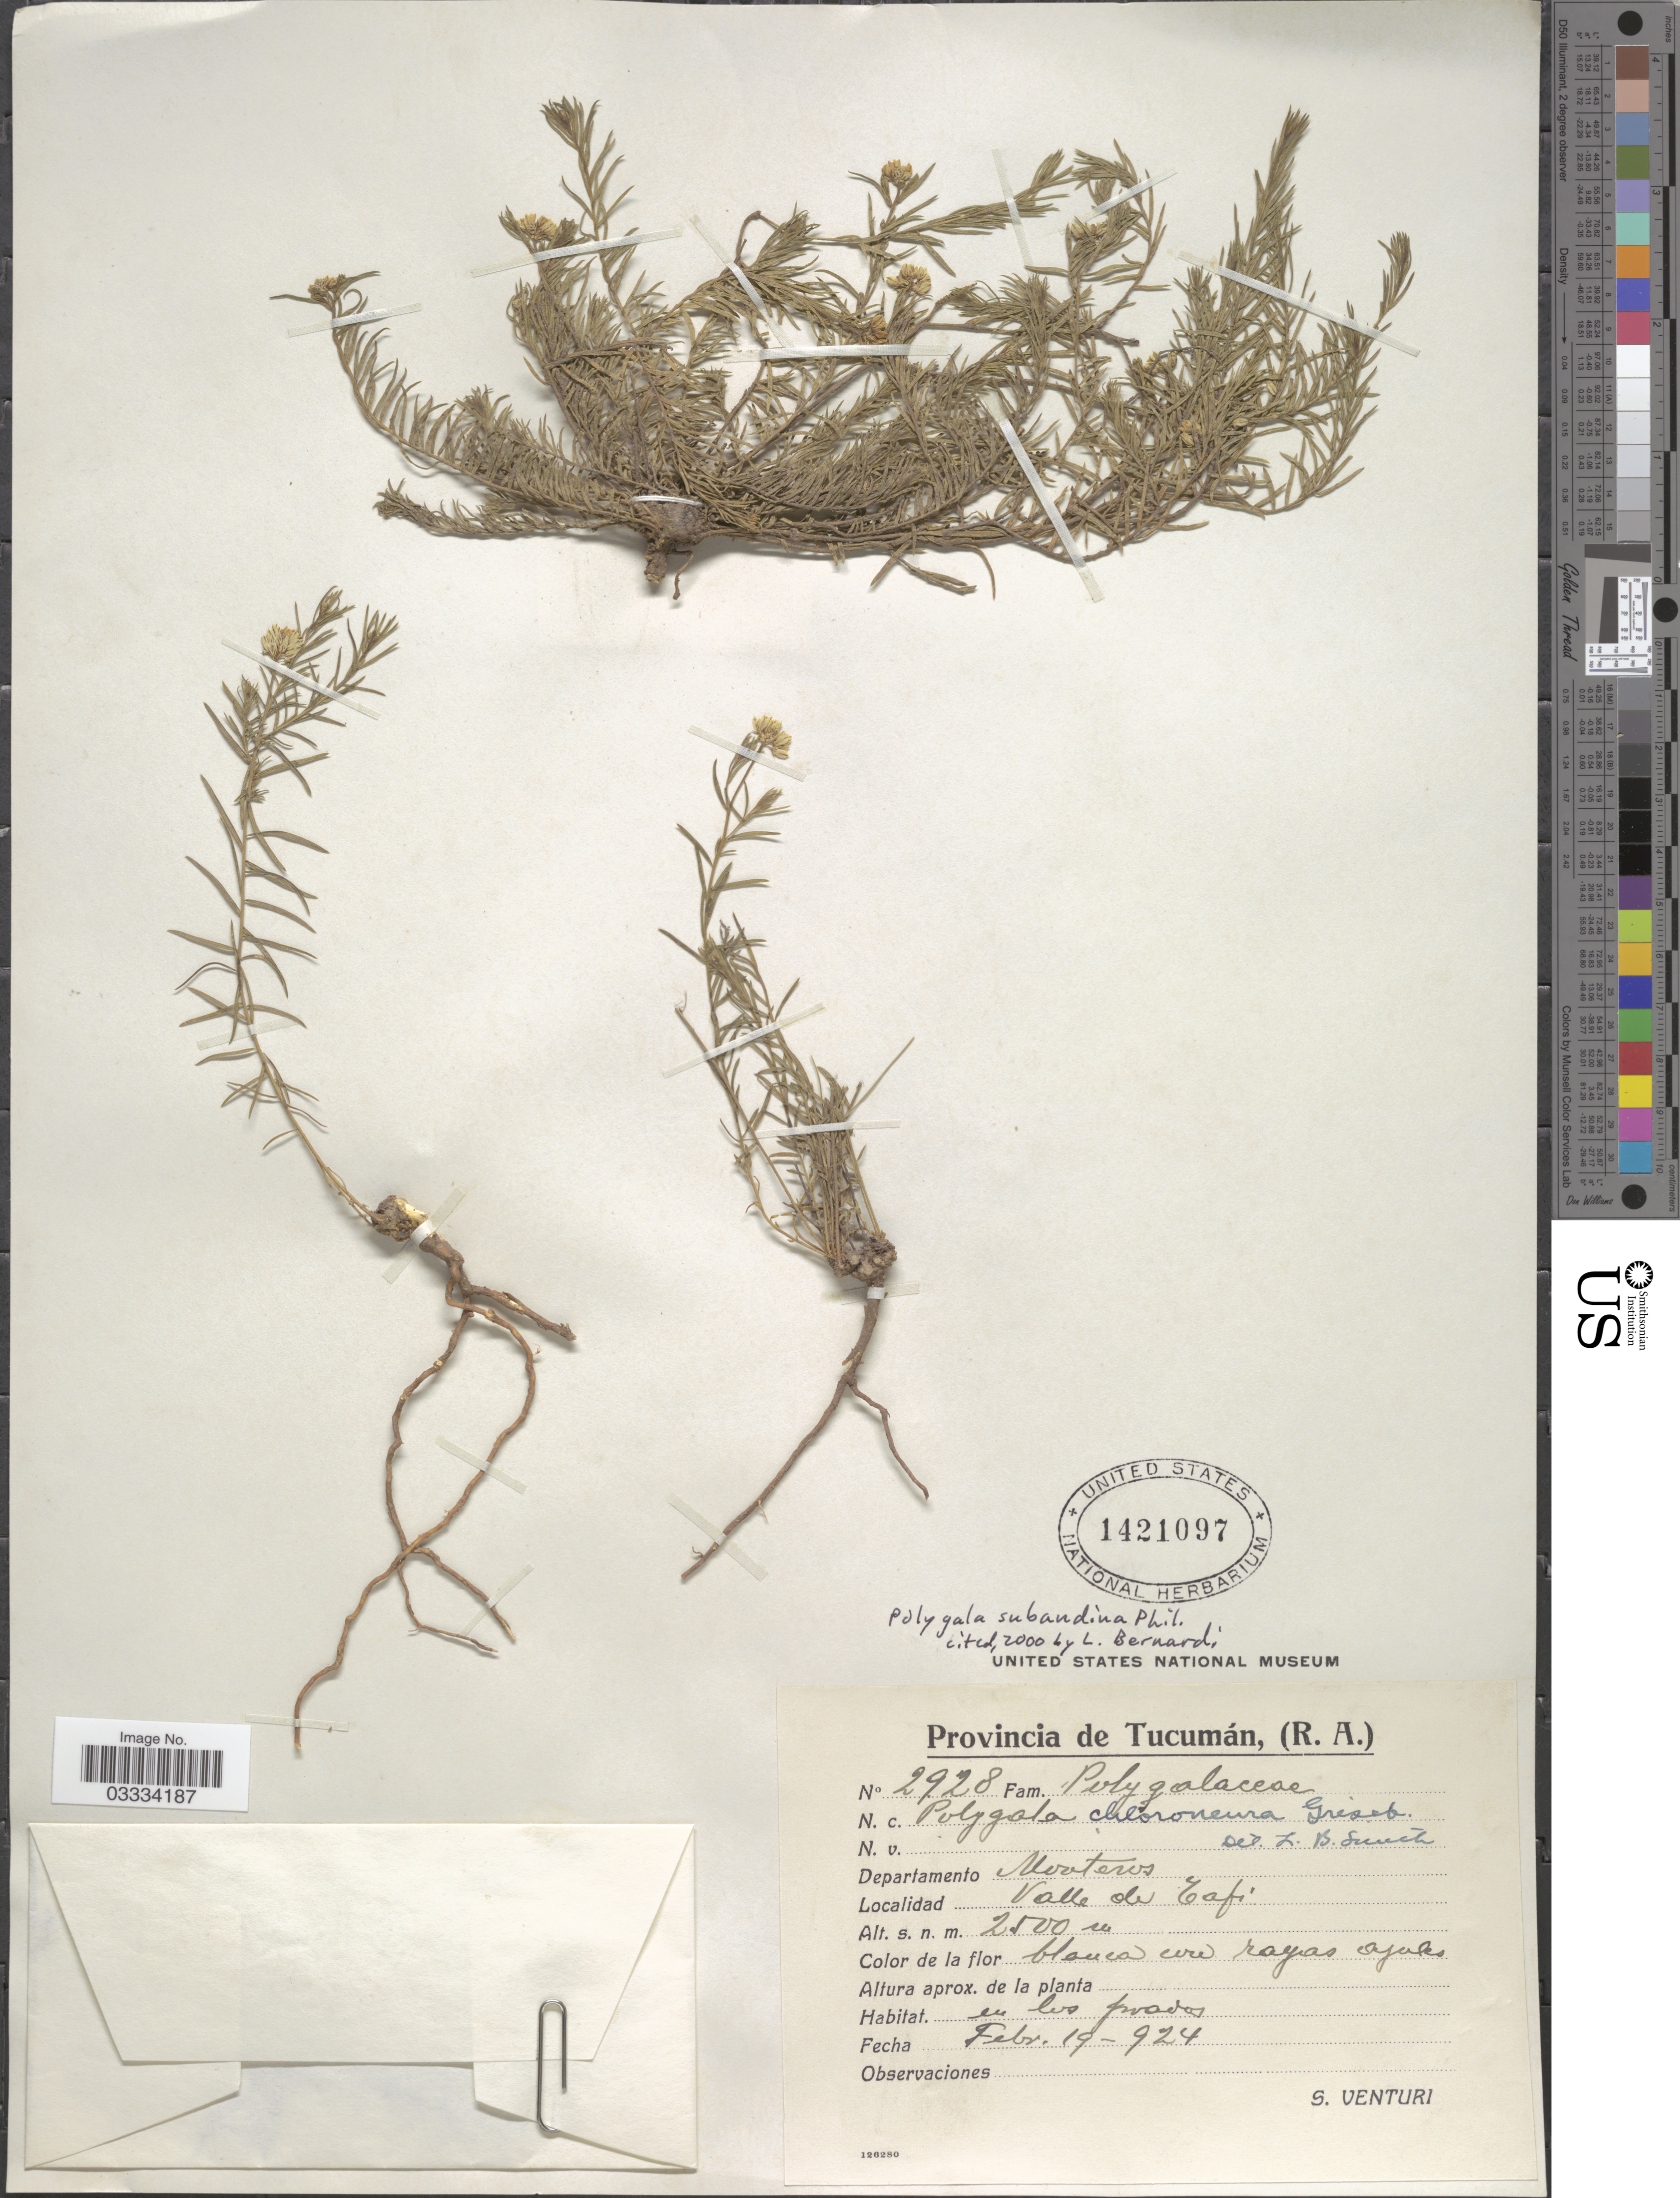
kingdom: Plantae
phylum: Tracheophyta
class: Magnoliopsida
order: Fabales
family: Polygalaceae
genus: Polygala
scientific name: Polygala subandina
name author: Phil.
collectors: S. Venturi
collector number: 2928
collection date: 1924-02-19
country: Argentina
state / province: Tucuman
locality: Departamento Monteros, Valle de Tafi.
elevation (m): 2500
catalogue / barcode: US 1421097